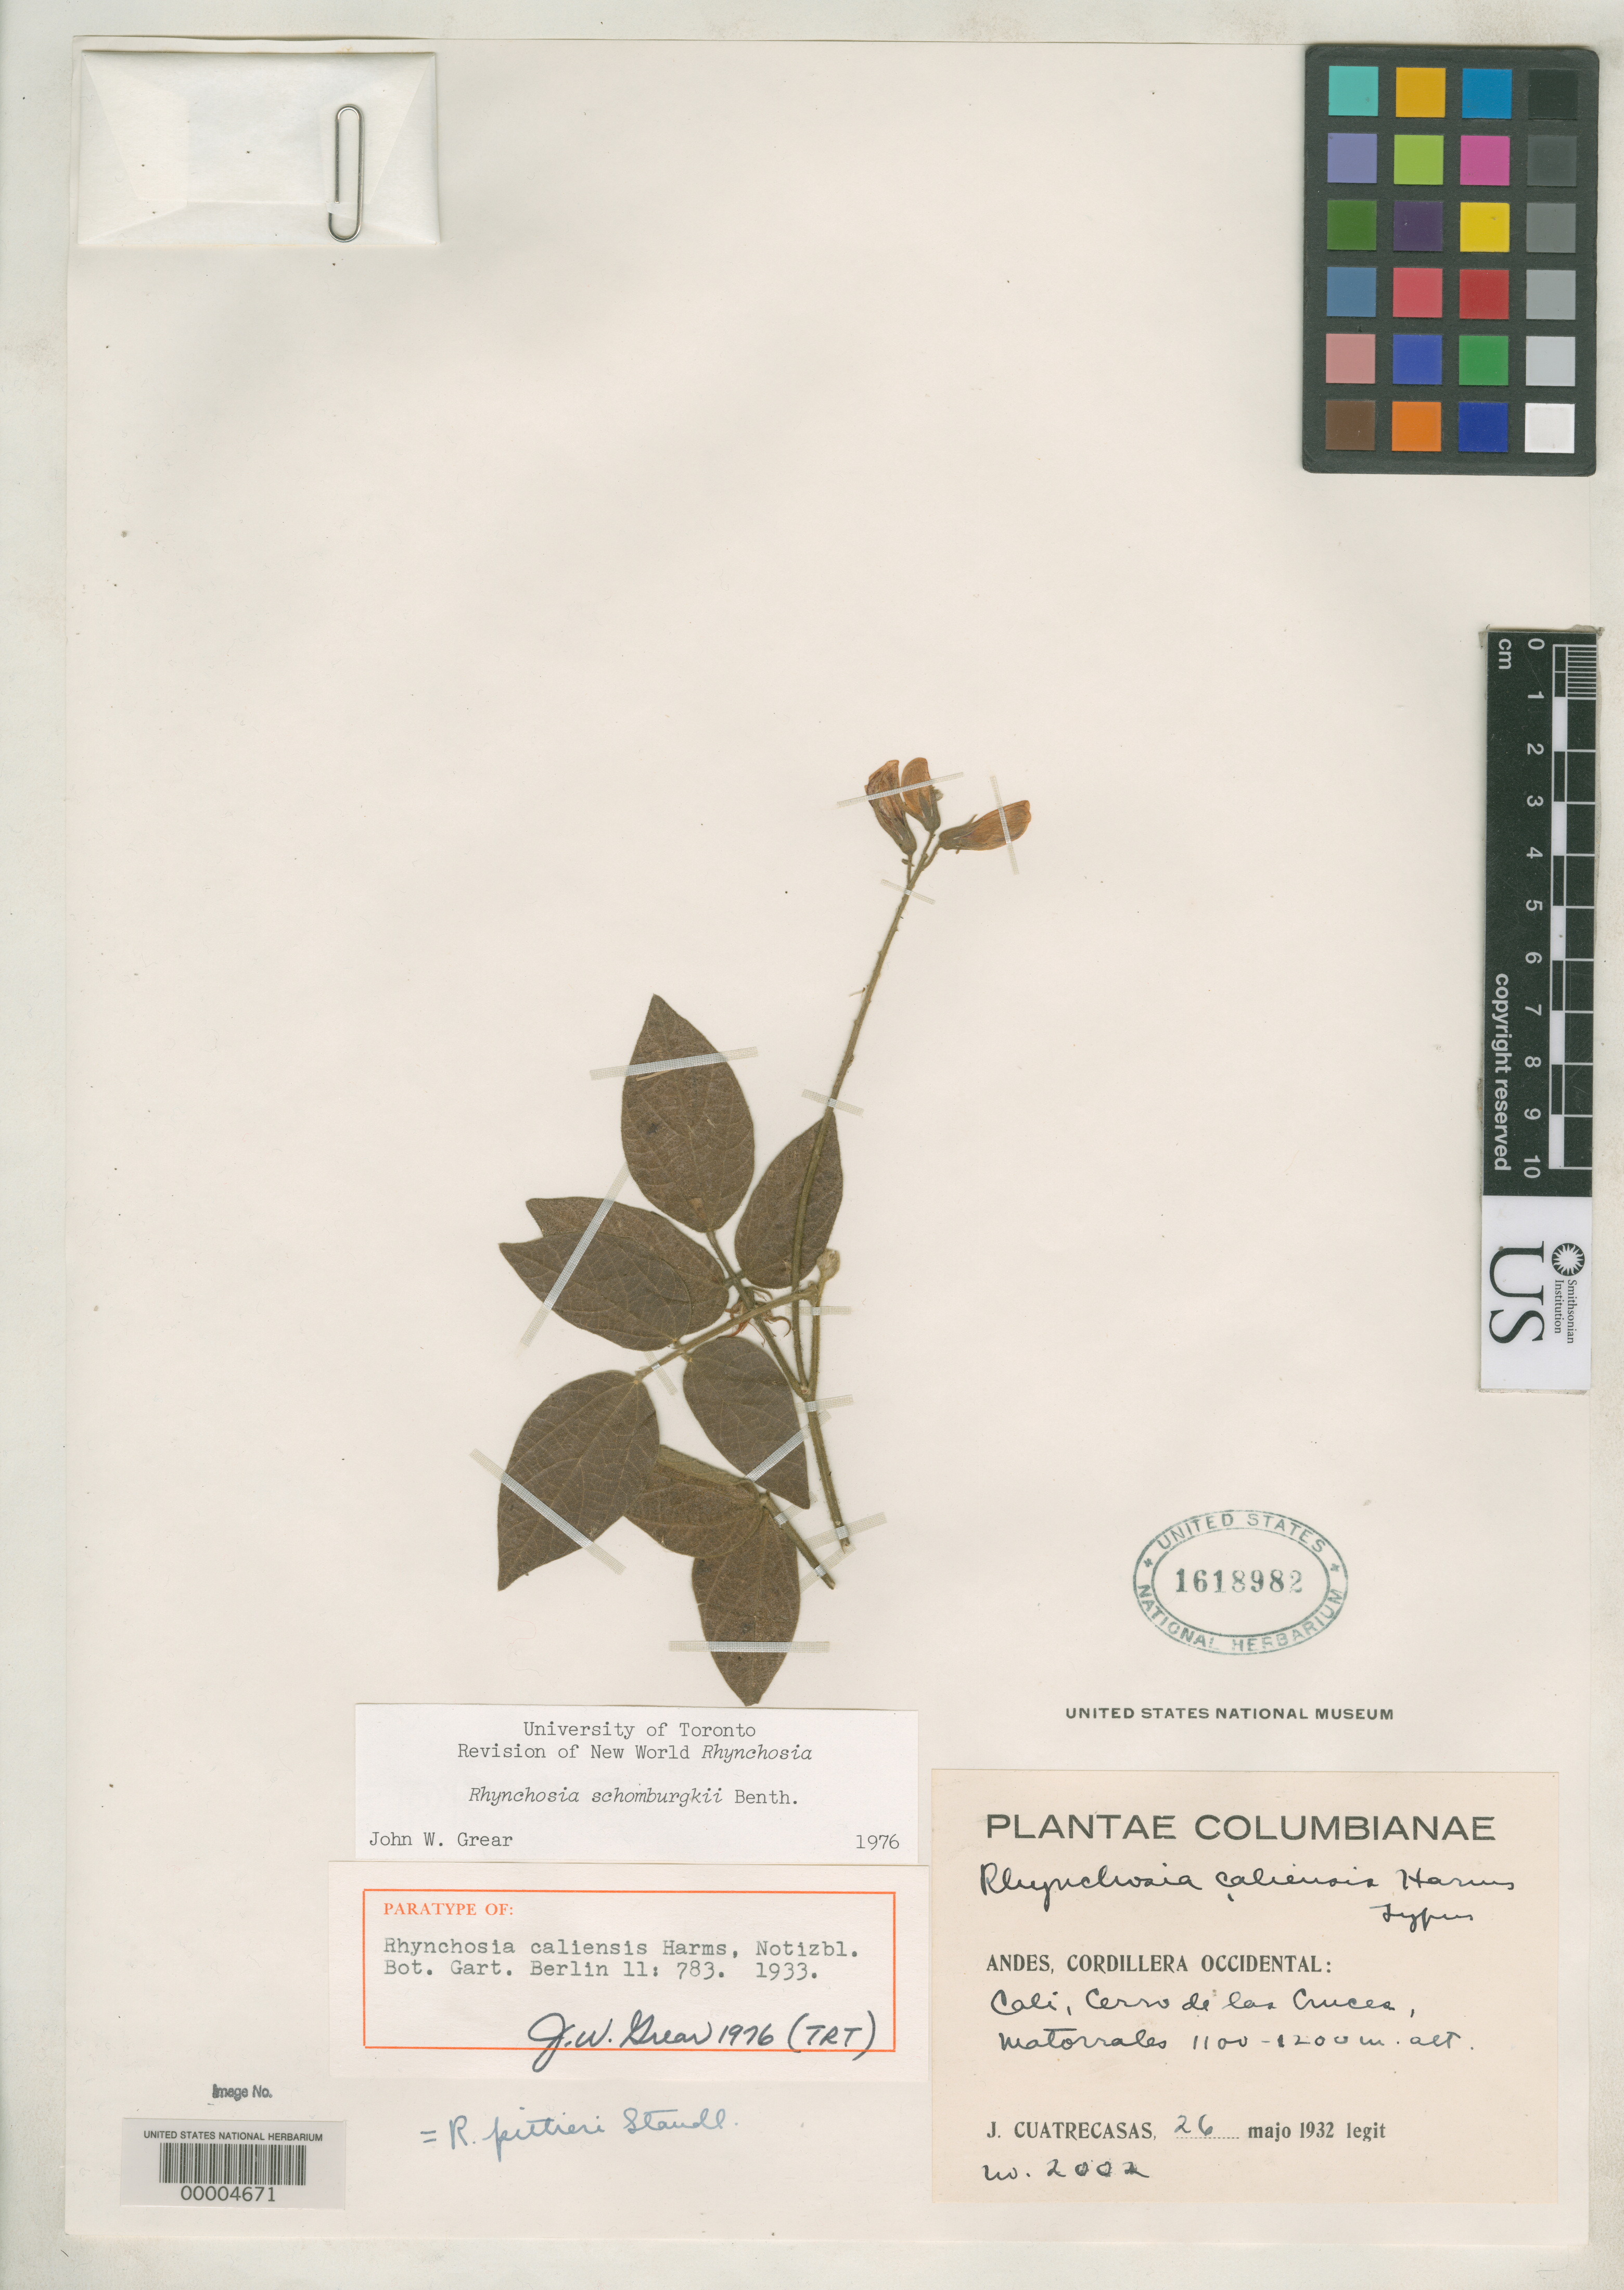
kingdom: Plantae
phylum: Tracheophyta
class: Magnoliopsida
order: Fabales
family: Fabaceae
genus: Rhynchosia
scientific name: Rhynchosia caliensis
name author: Harms in Pilg.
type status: Syntype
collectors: J. Cuatrecasas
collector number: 2002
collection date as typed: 26 May 1932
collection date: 1932-05-26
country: Colombia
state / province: Valle del Cauca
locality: Cali, Cerro de Las Cruces.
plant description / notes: Specimen annotated (1976) and cited (1978) by J.W. Grear as "paratype".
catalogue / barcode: US 1618982